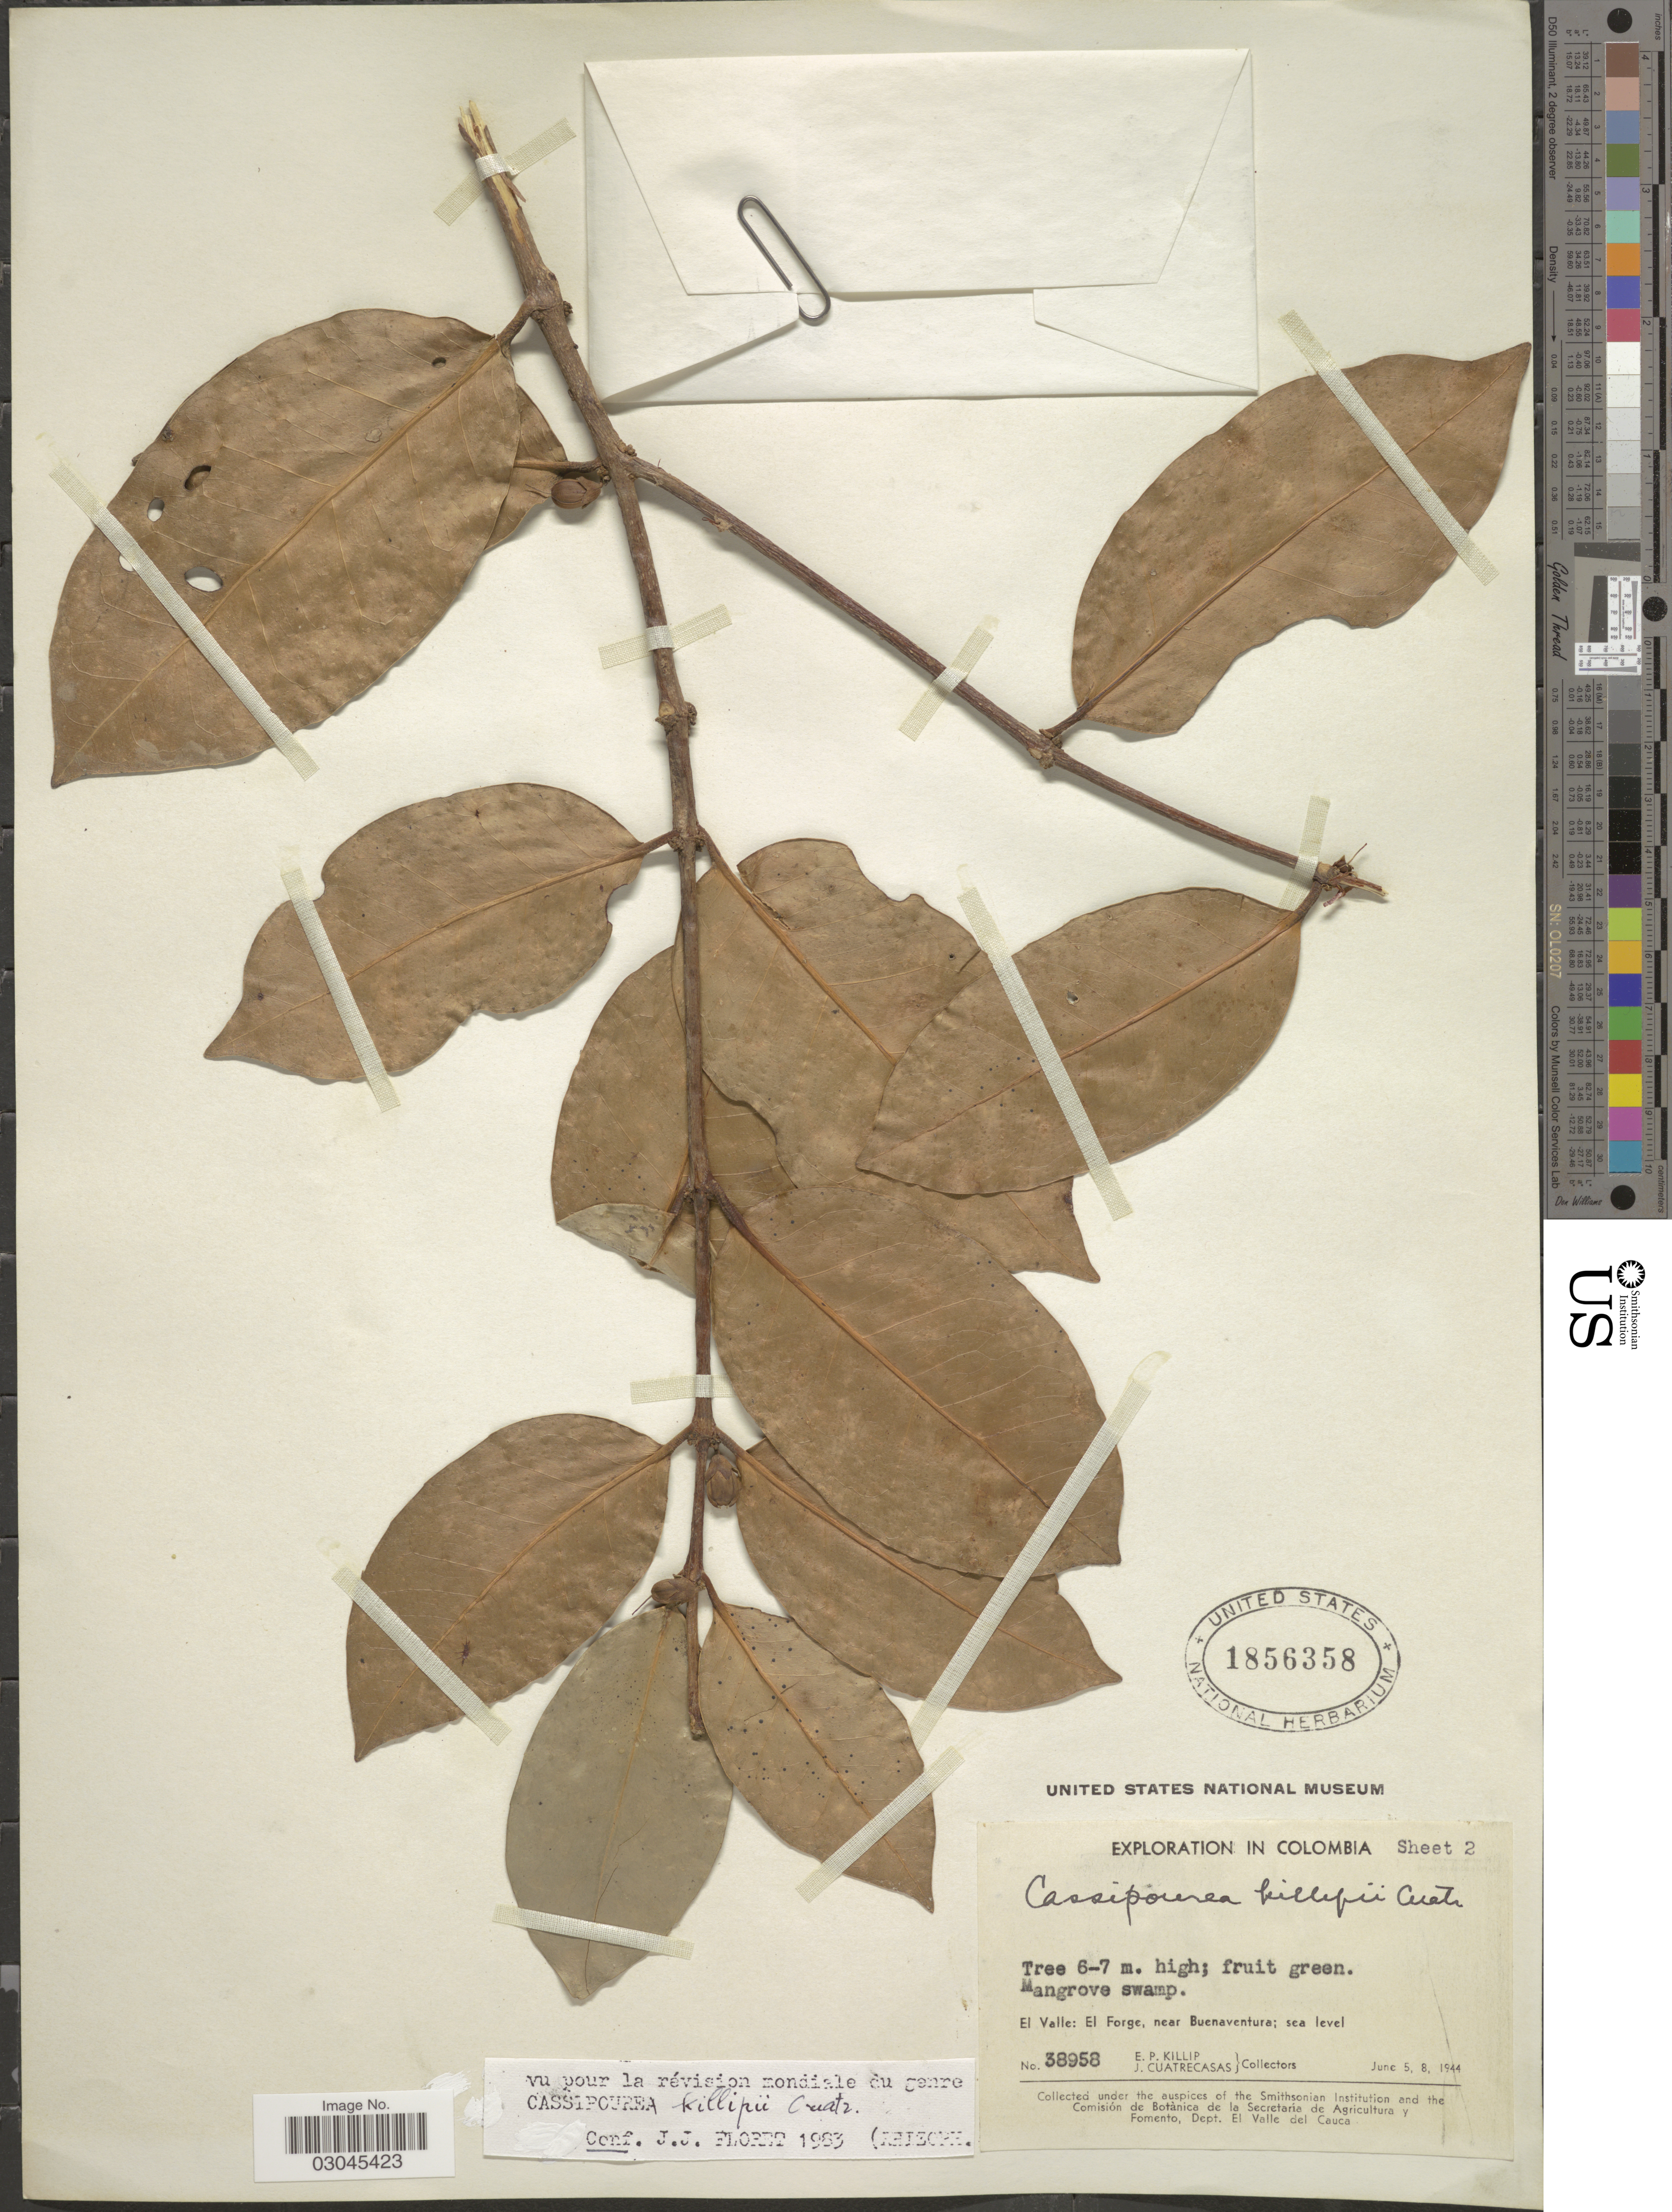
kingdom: Plantae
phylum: Tracheophyta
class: Magnoliopsida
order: Malpighiales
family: Rhizophoraceae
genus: Cassipourea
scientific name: Cassipourea killipii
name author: Cuatrec.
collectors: E. P. Killip & J. Cuatrecasas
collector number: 38958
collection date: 1944-06-05/1944-06-08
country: Colombia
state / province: Valle del Cauca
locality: El Valle: El Forge, near Buenaventura.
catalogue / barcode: US 1856358